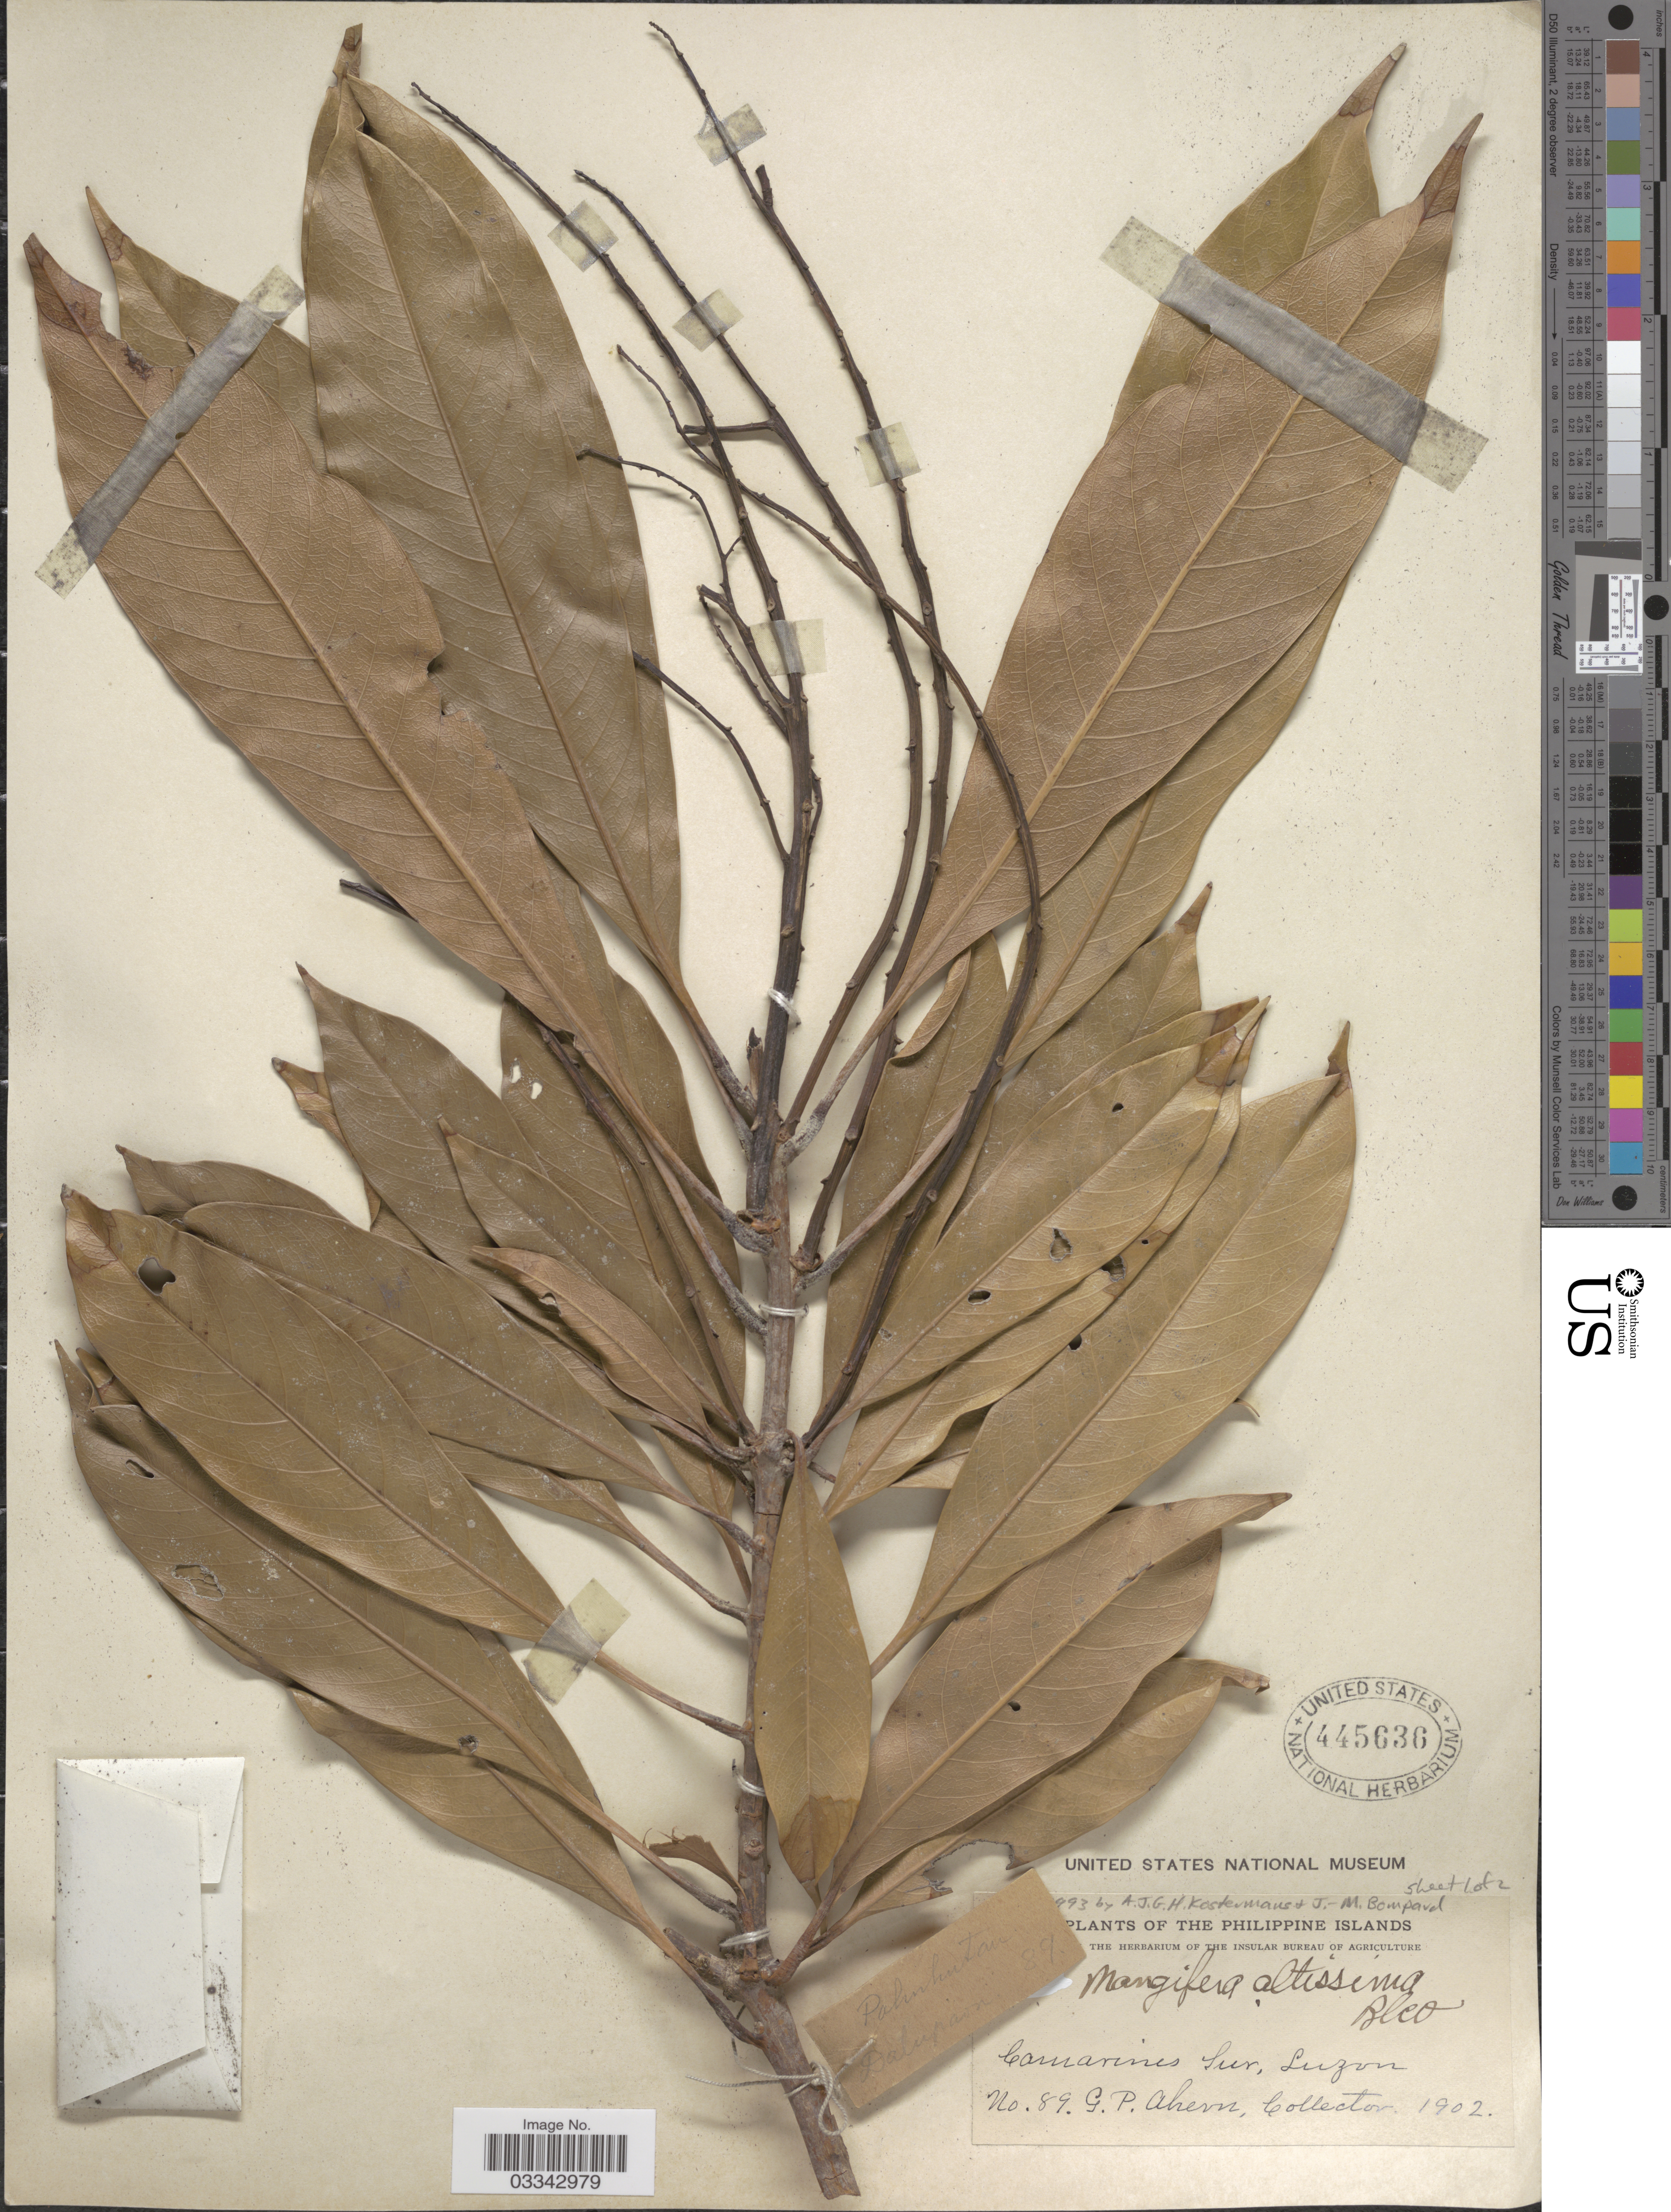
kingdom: Plantae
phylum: Tracheophyta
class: Magnoliopsida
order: Sapindales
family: Anacardiaceae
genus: Mangifera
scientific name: Mangifera altissima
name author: Blanco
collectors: G. Ahern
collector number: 89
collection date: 1902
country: Philippines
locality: The Philippine Islands. Camarines Sur, Luzon.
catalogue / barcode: US 445636